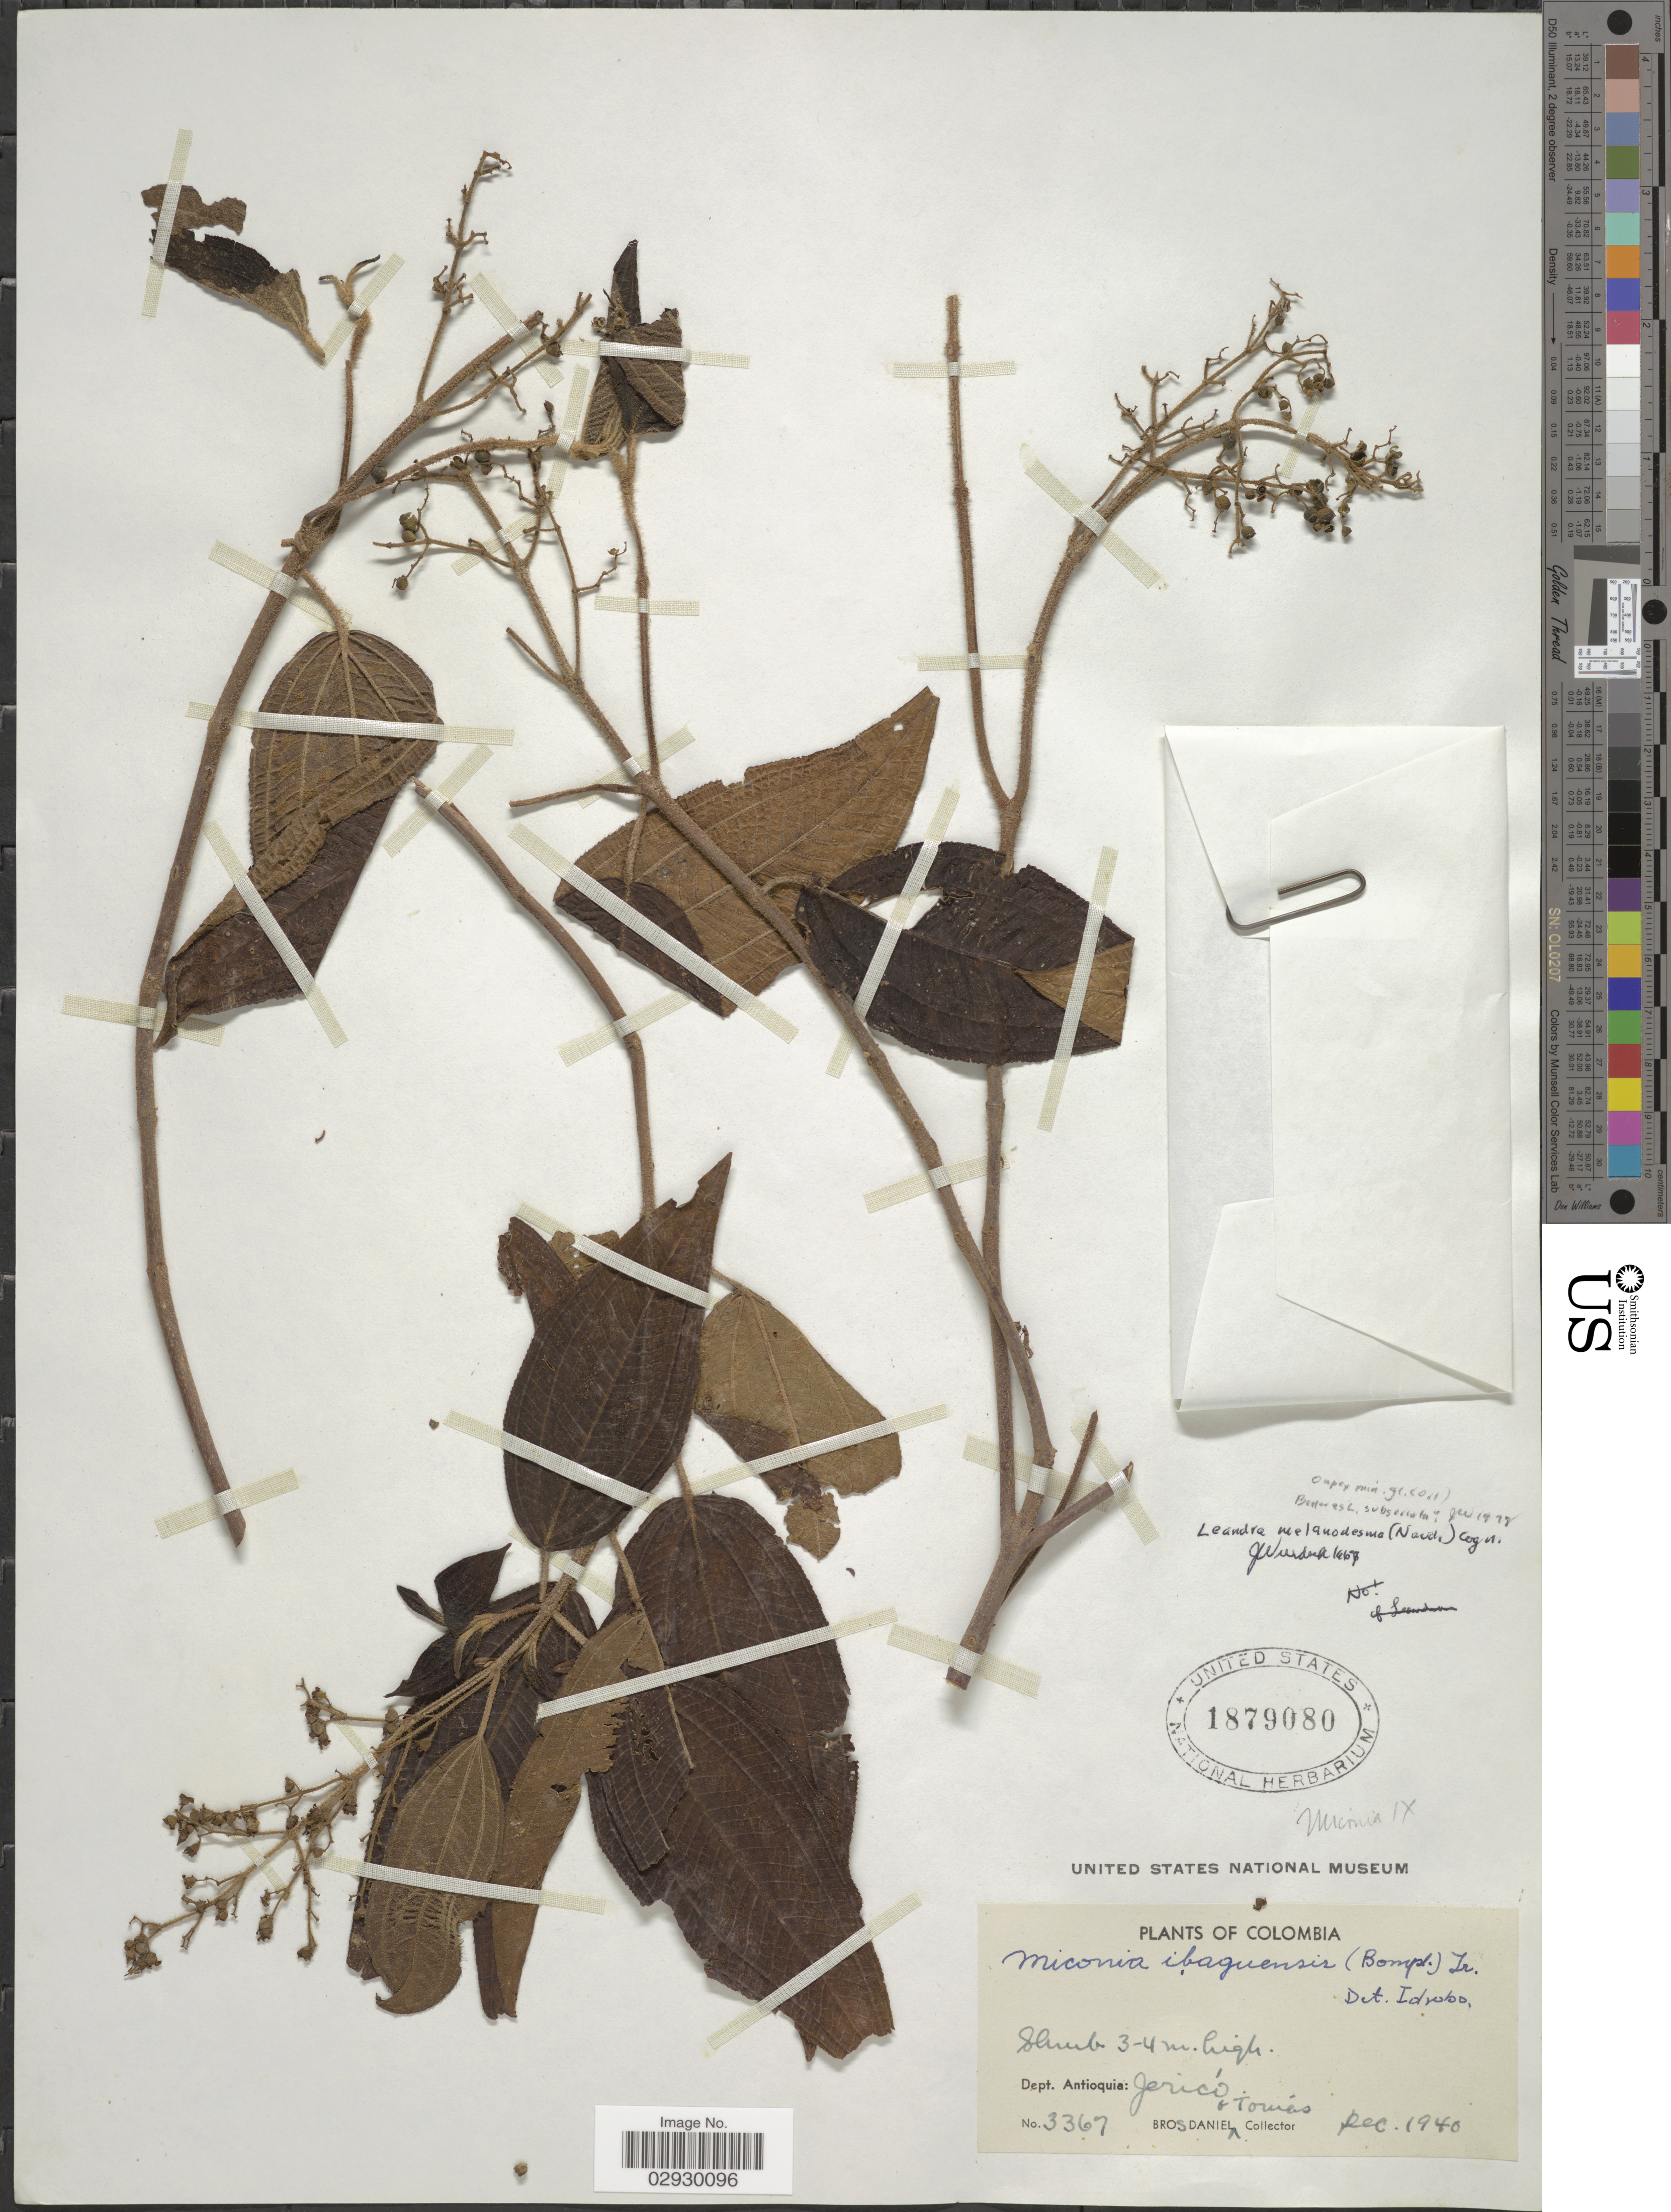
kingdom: Plantae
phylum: Tracheophyta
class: Magnoliopsida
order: Myrtales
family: Melastomataceae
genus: Leandra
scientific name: Leandra subseriata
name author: (Naudin) Cogn.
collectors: Bro. Daniel & B. Tomas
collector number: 3367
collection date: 1940-12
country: Colombia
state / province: Antioquia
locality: Dept. Antioquia: Jericó.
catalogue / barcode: US 1879080